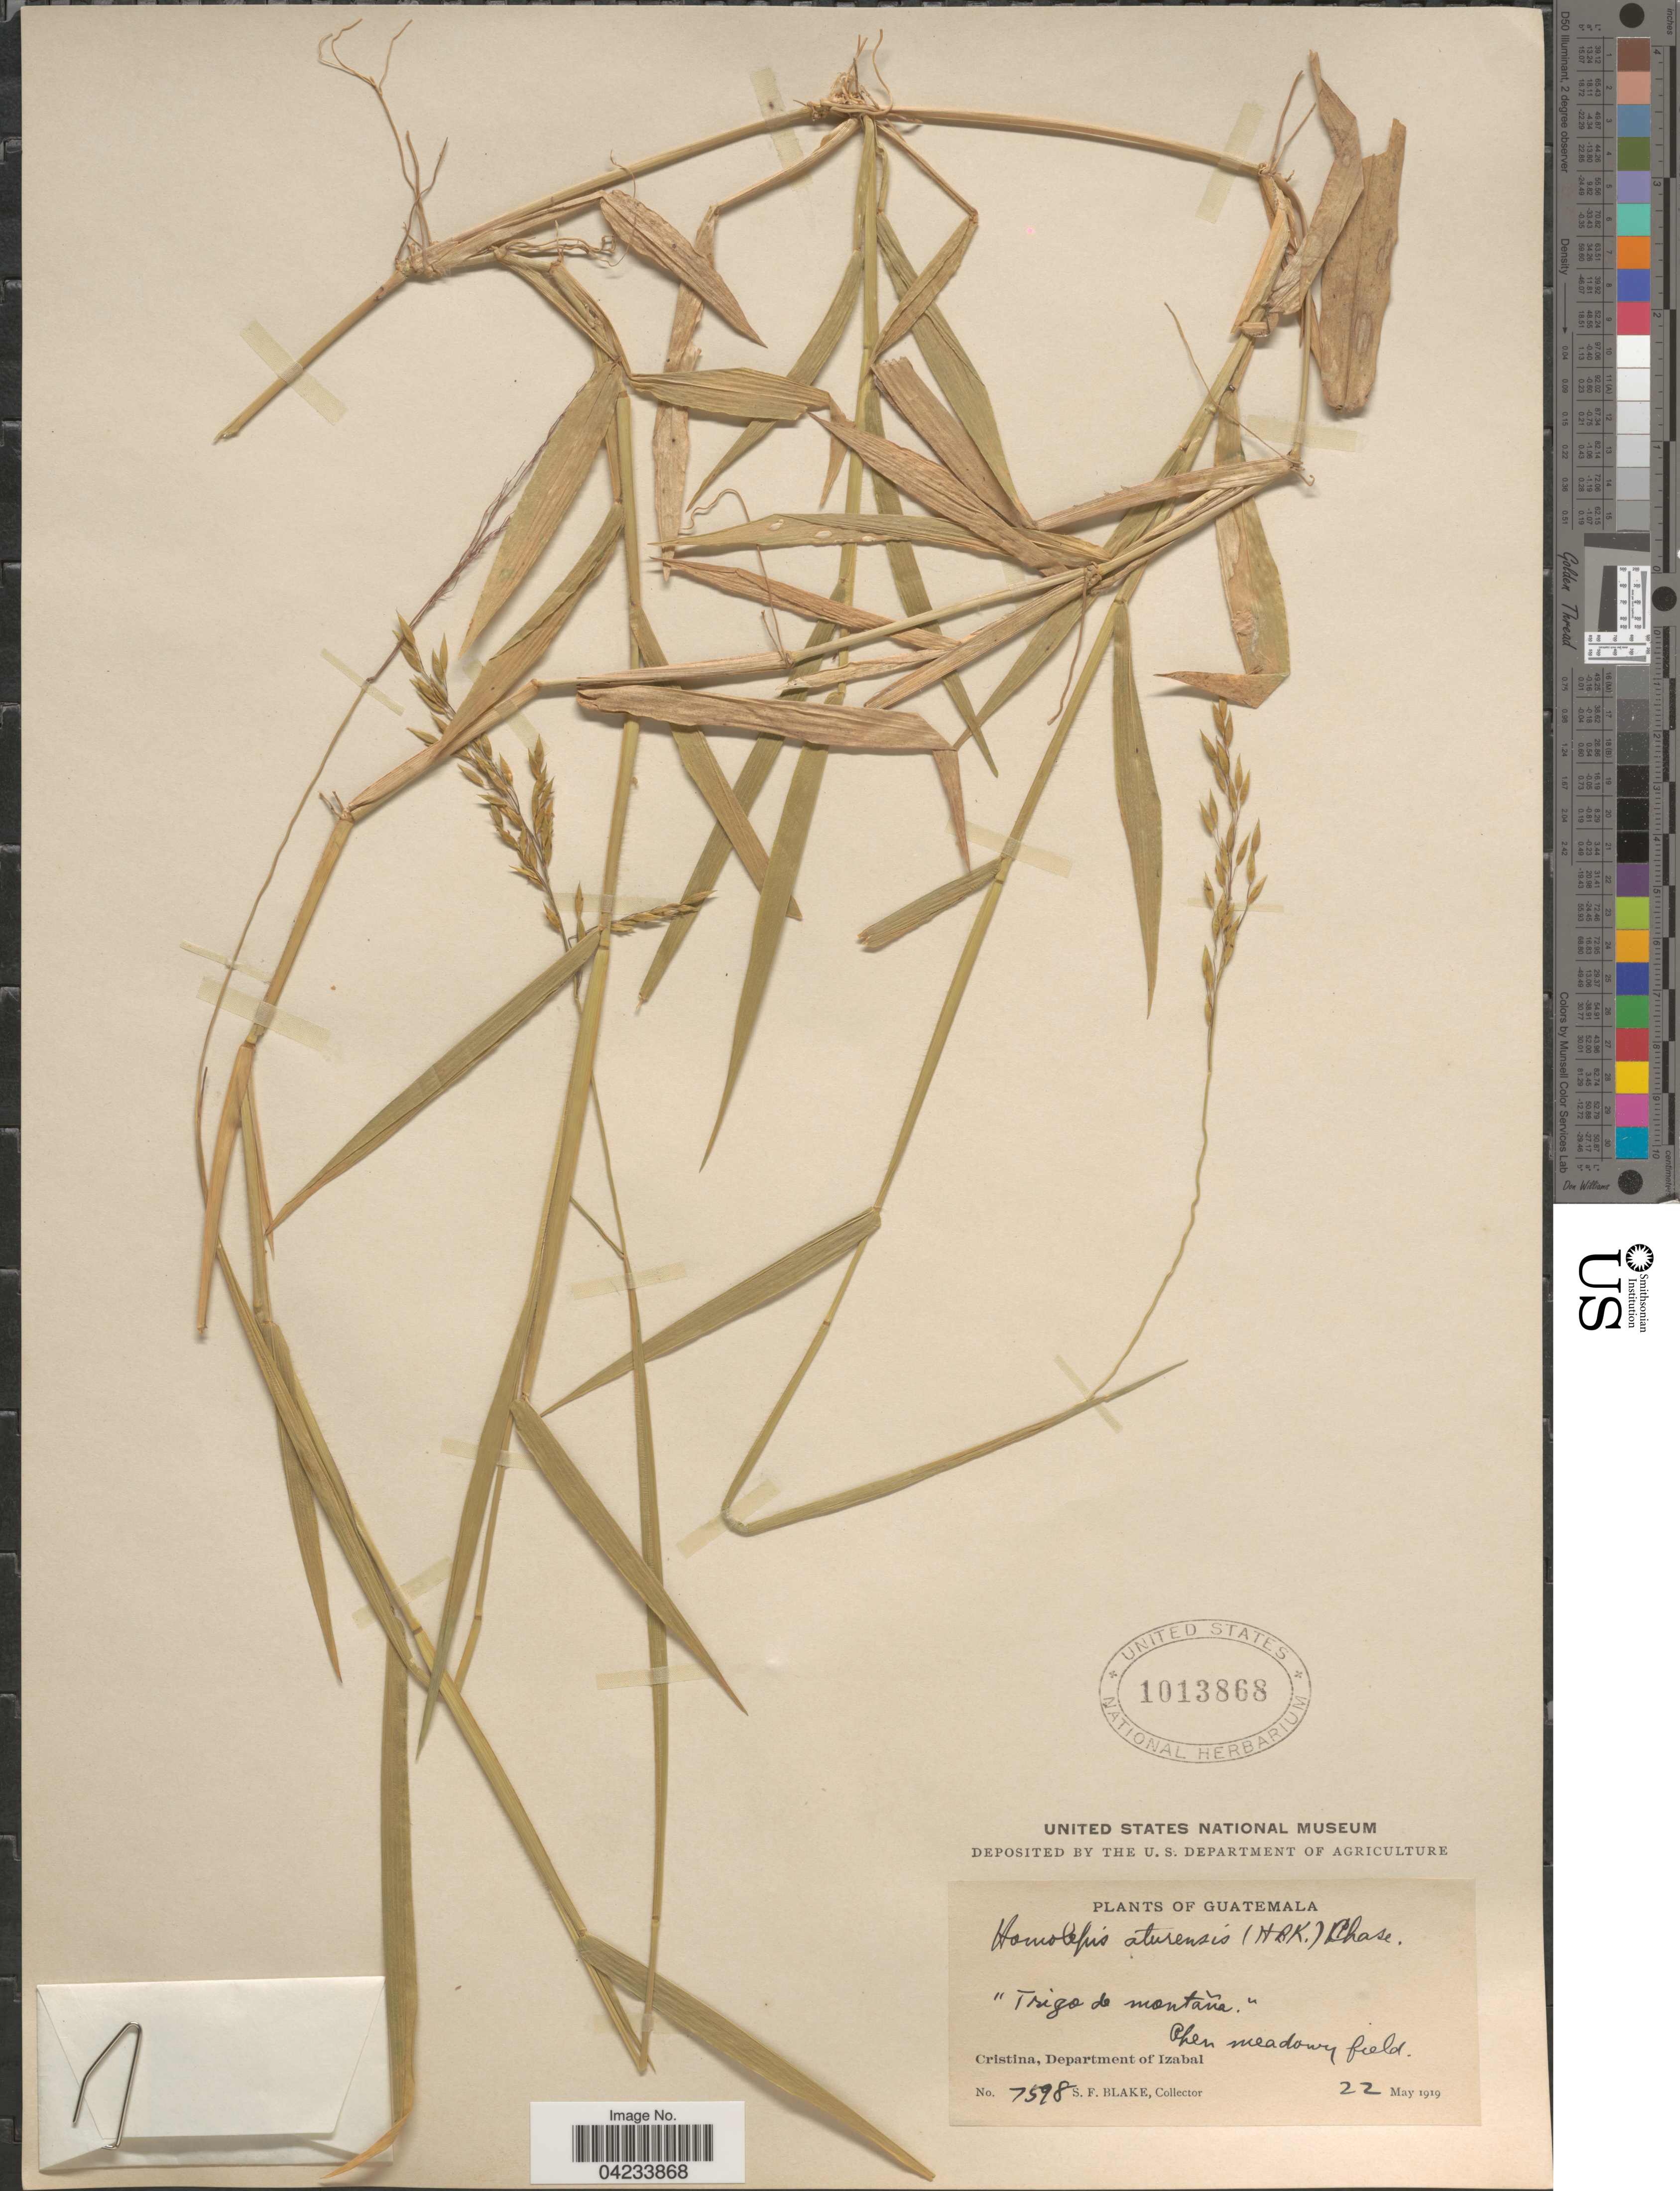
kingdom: Plantae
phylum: Tracheophyta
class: Liliopsida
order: Poales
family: Poaceae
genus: Homolepis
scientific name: Homolepis aturensis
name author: (Kunth) Chase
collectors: S. Blake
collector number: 7598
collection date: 1919-05-22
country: Guatemala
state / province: Izabal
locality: Trigo de Montaña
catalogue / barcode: US 1013868